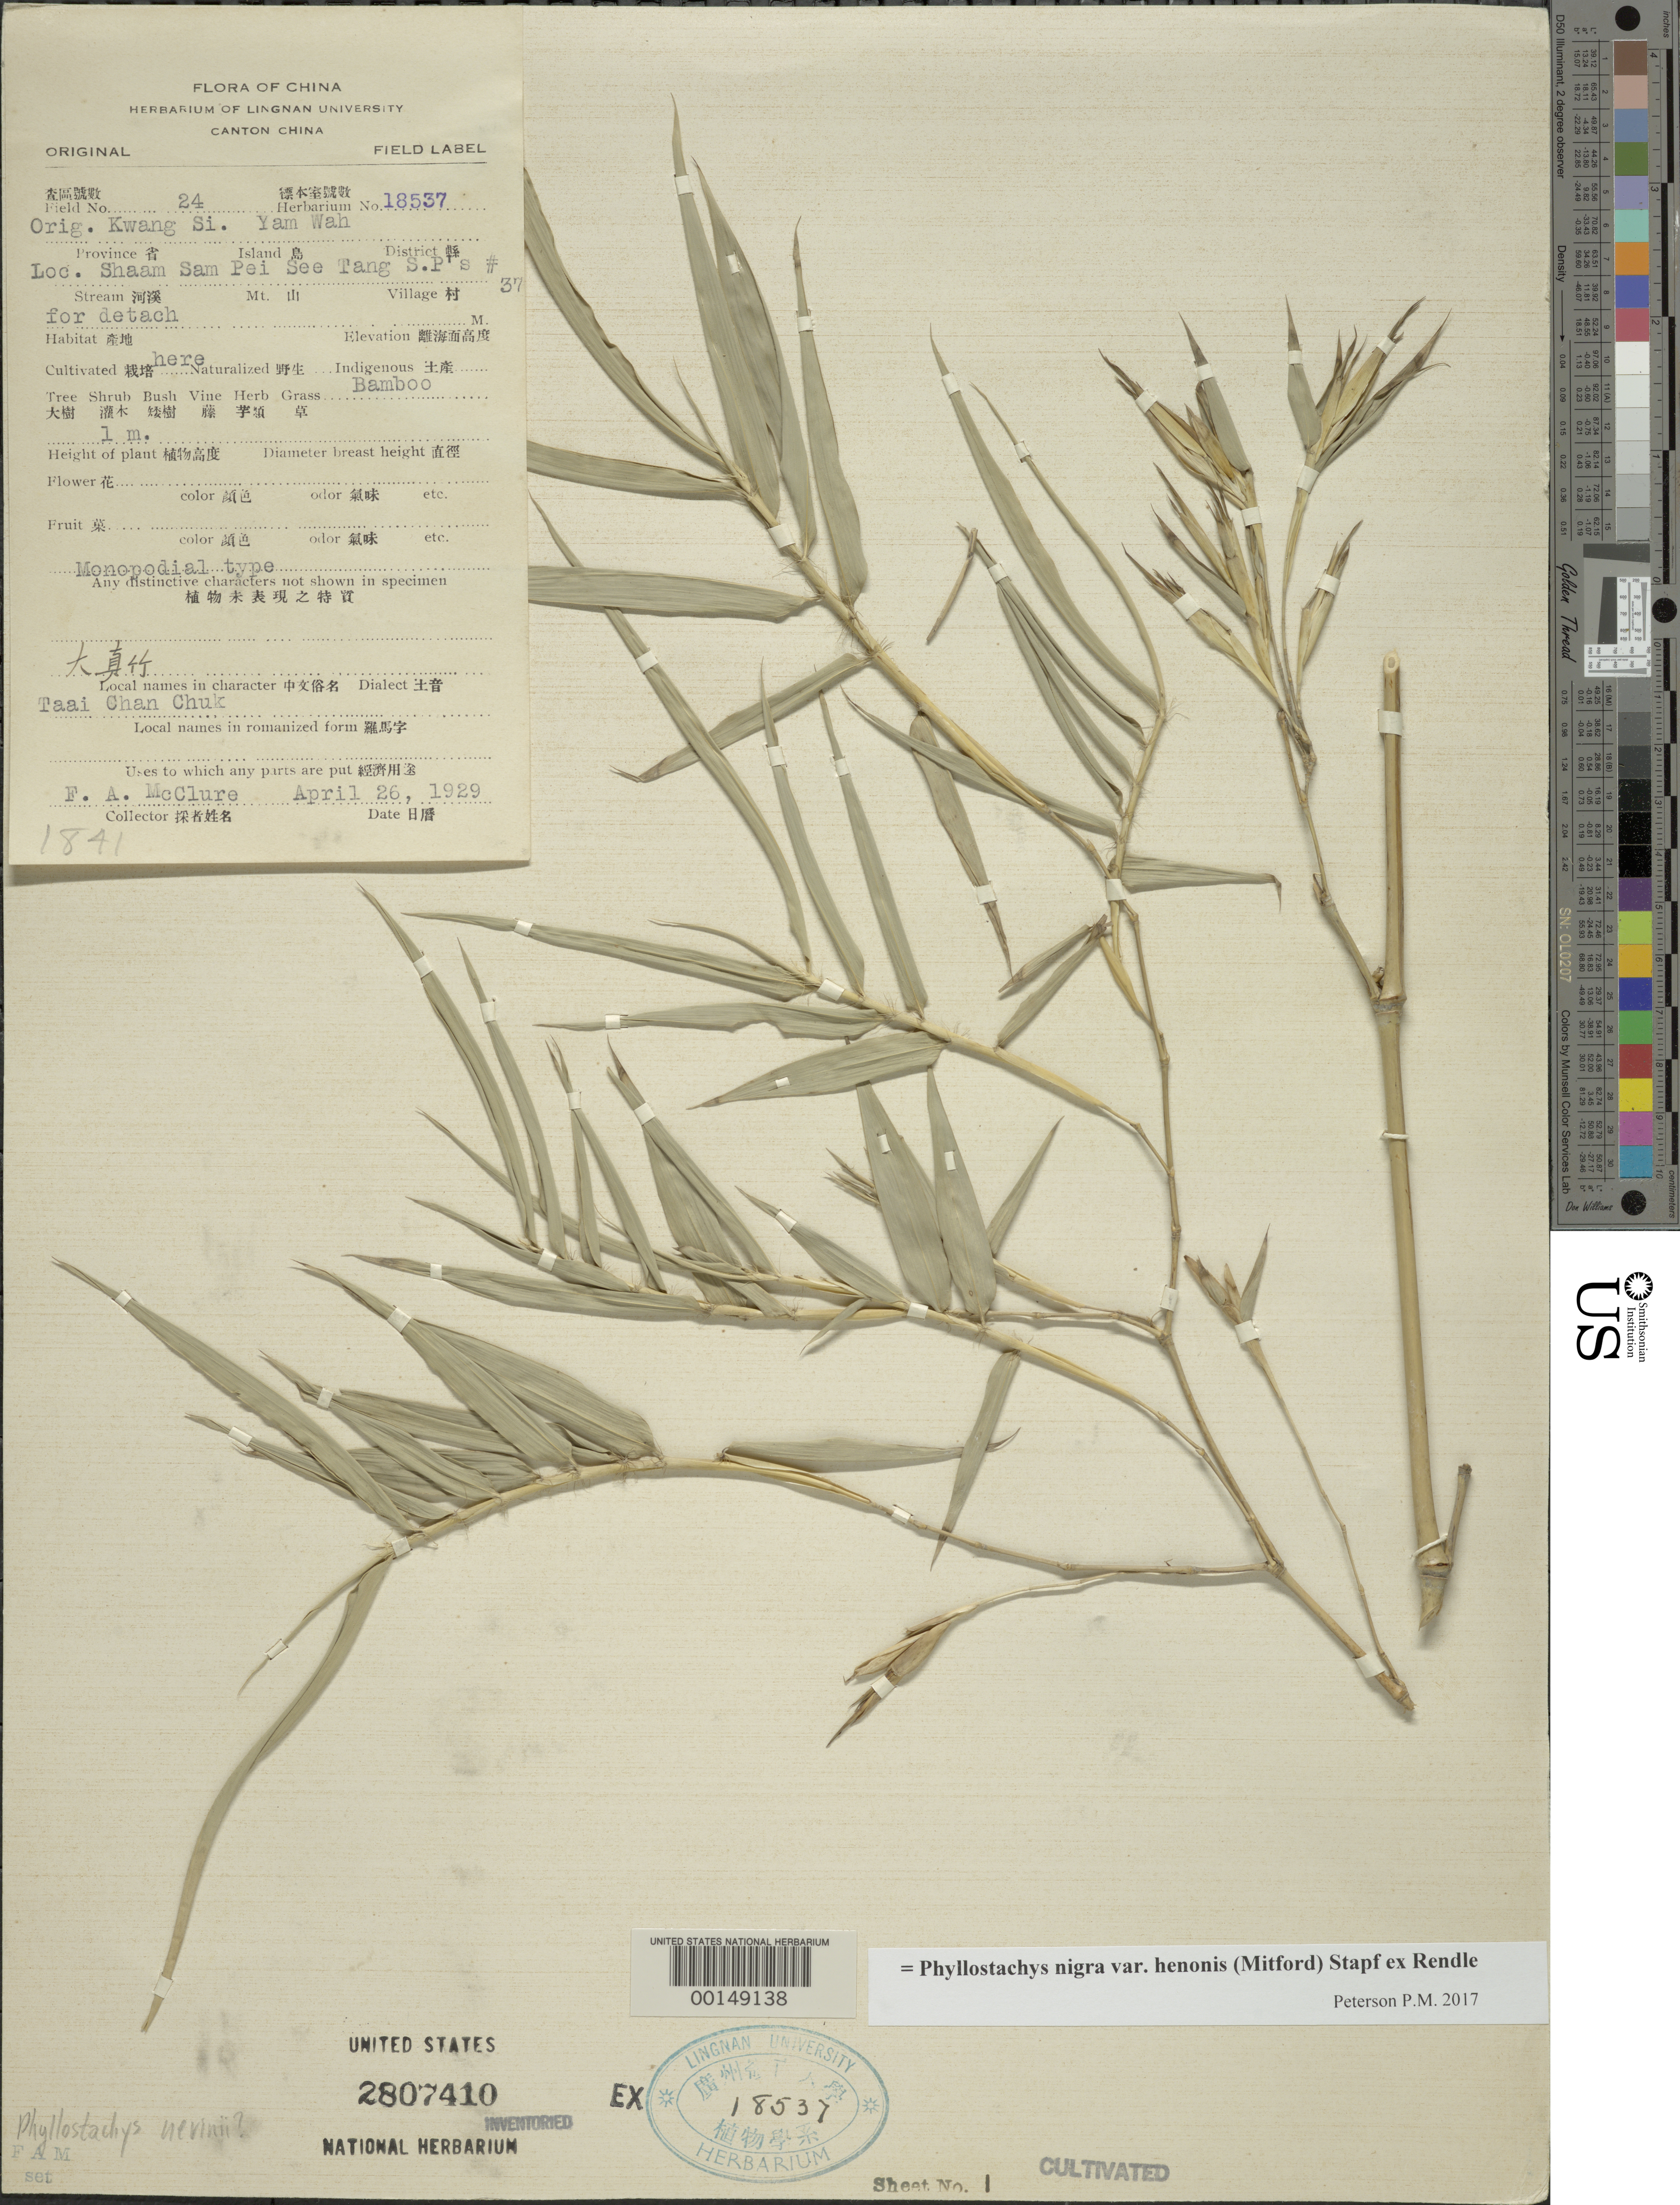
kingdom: Plantae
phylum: Tracheophyta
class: Liliopsida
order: Poales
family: Poaceae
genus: Phyllostachys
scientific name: Phyllostachys nigra var. henonis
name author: (Mitford) Stapf ex Rendle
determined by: Poaceae Reorganization Project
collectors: F. A. McClure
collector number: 24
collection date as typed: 26 Apr 1929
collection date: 1929-04-26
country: China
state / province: Jiangxi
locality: Yam wah, shaam sam pei tang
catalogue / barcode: US 2807410